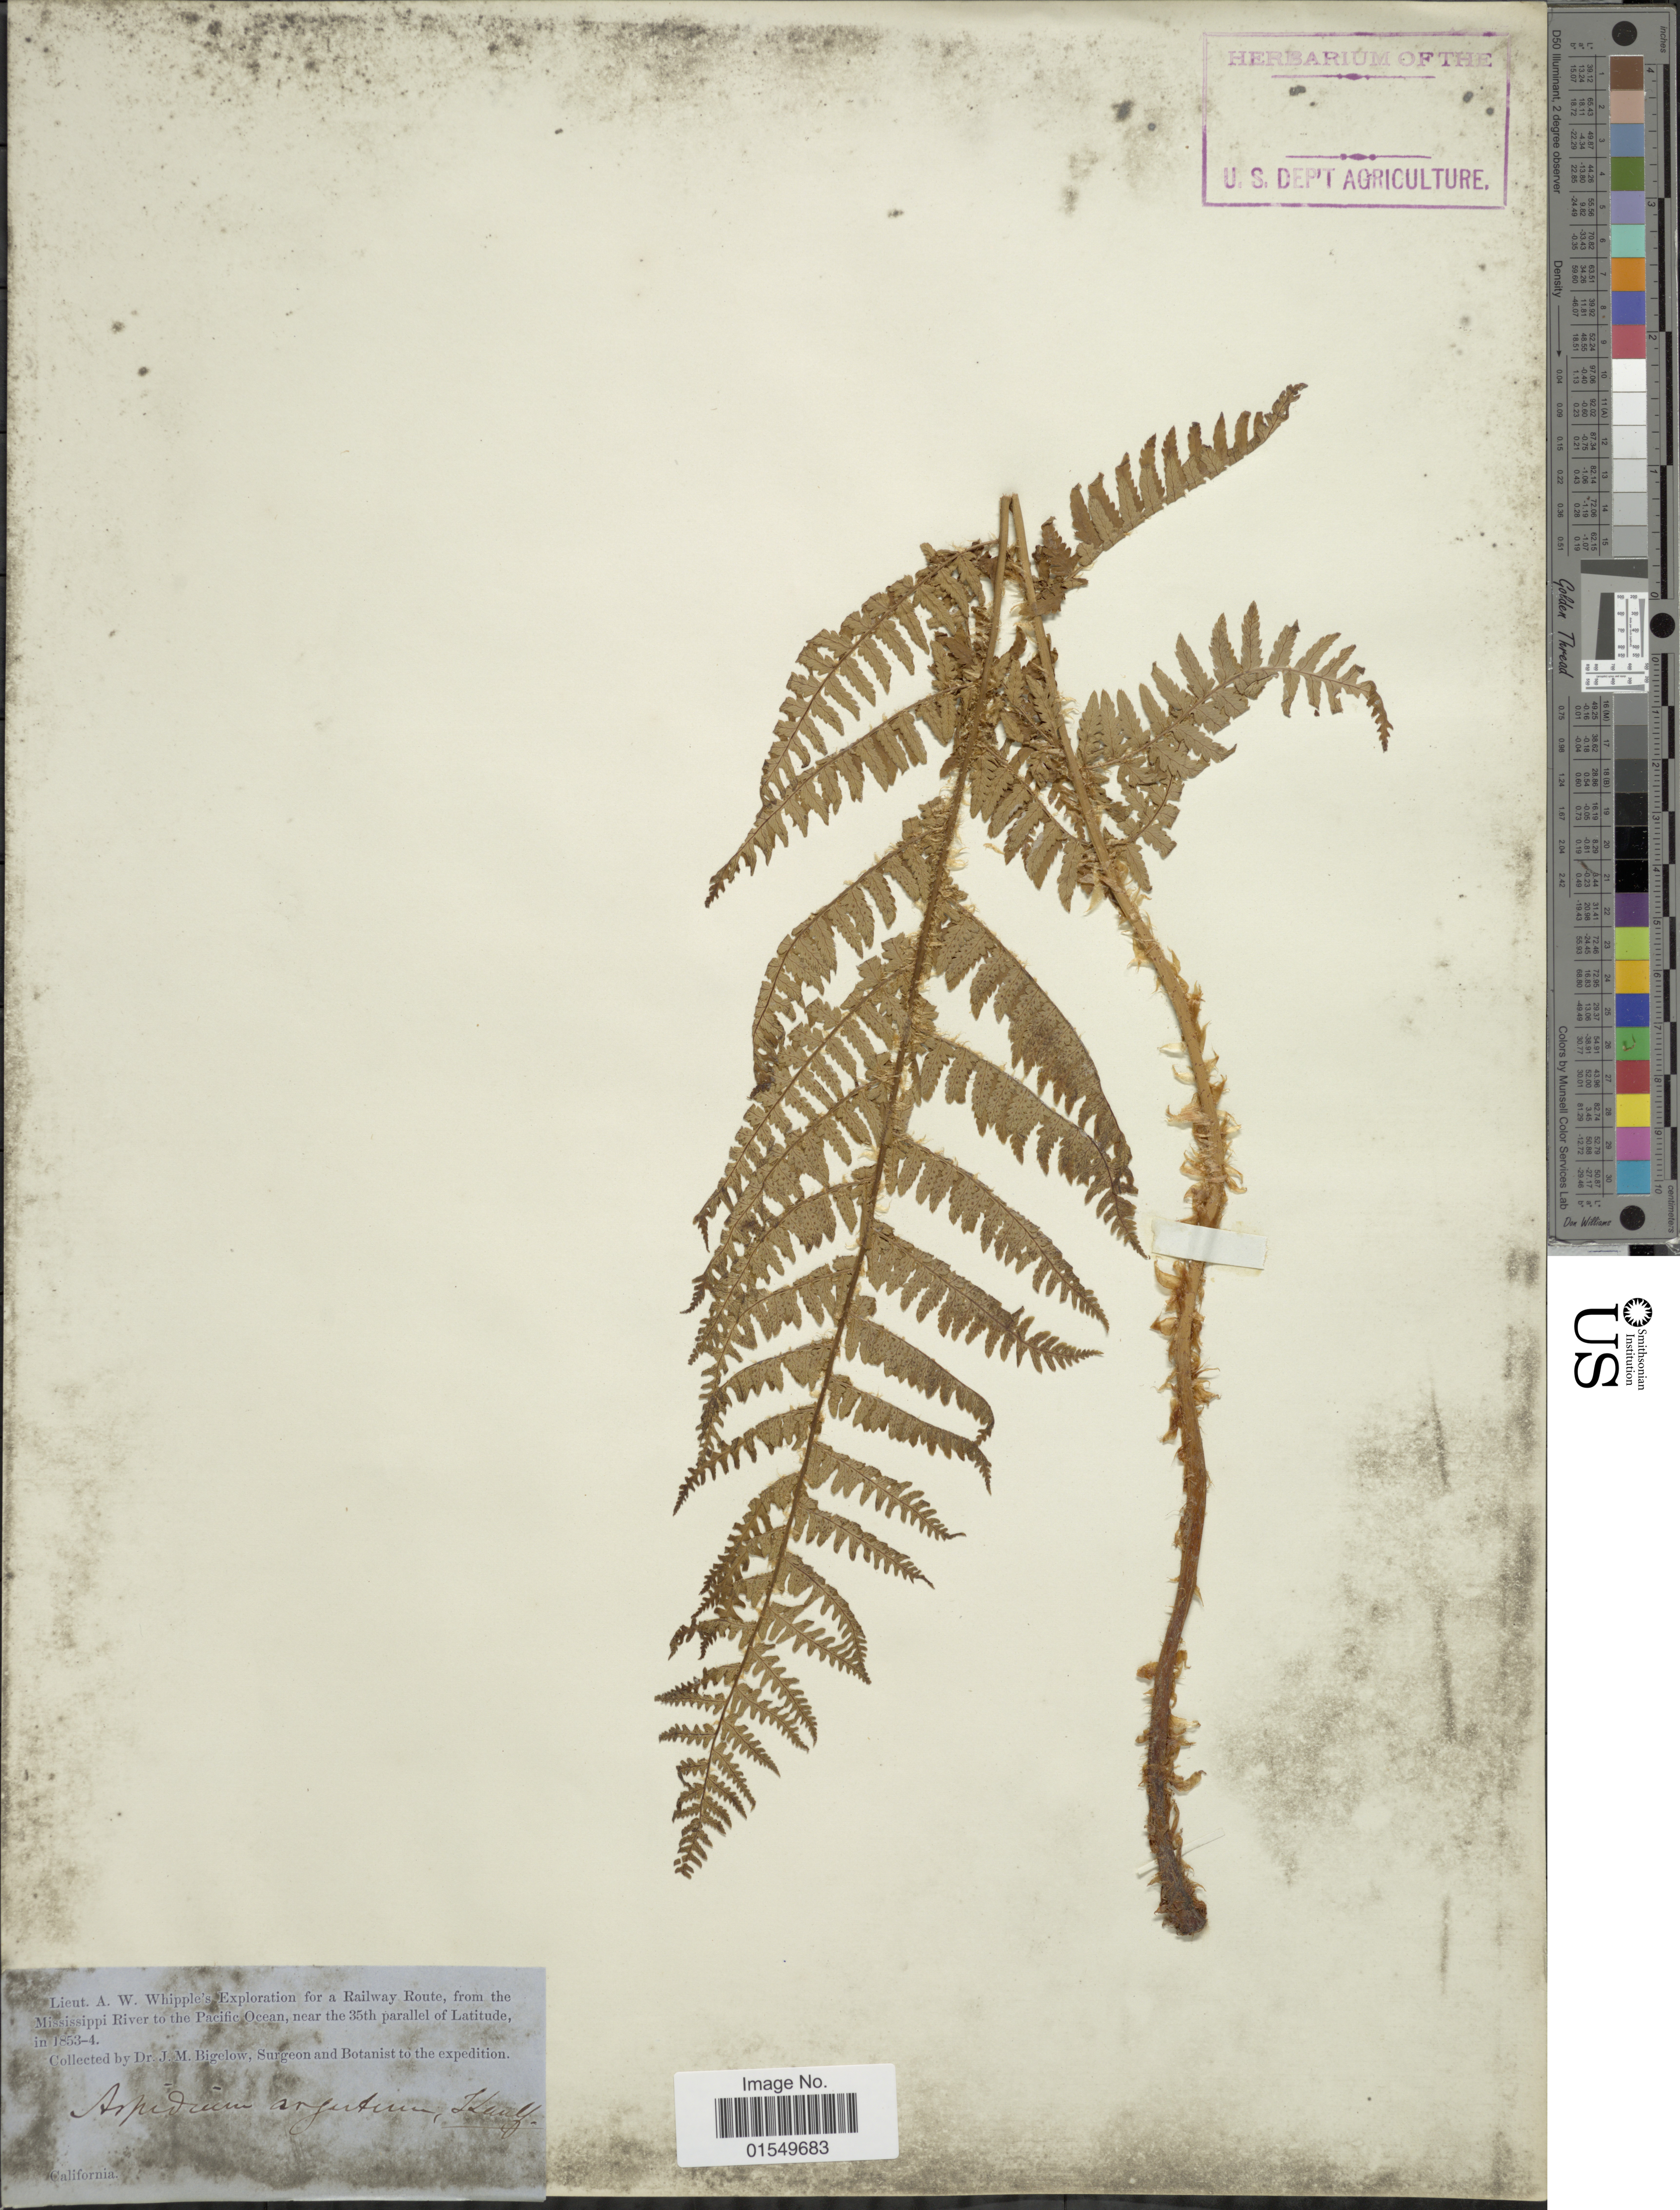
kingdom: Plantae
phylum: Tracheophyta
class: Polypodiopsida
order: Polypodiales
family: Dryopteridaceae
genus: Dryopteris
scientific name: Dryopteris arguta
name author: (Kaulf.) Maxon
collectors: J. M. Bigelow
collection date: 1853/1854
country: United States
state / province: California